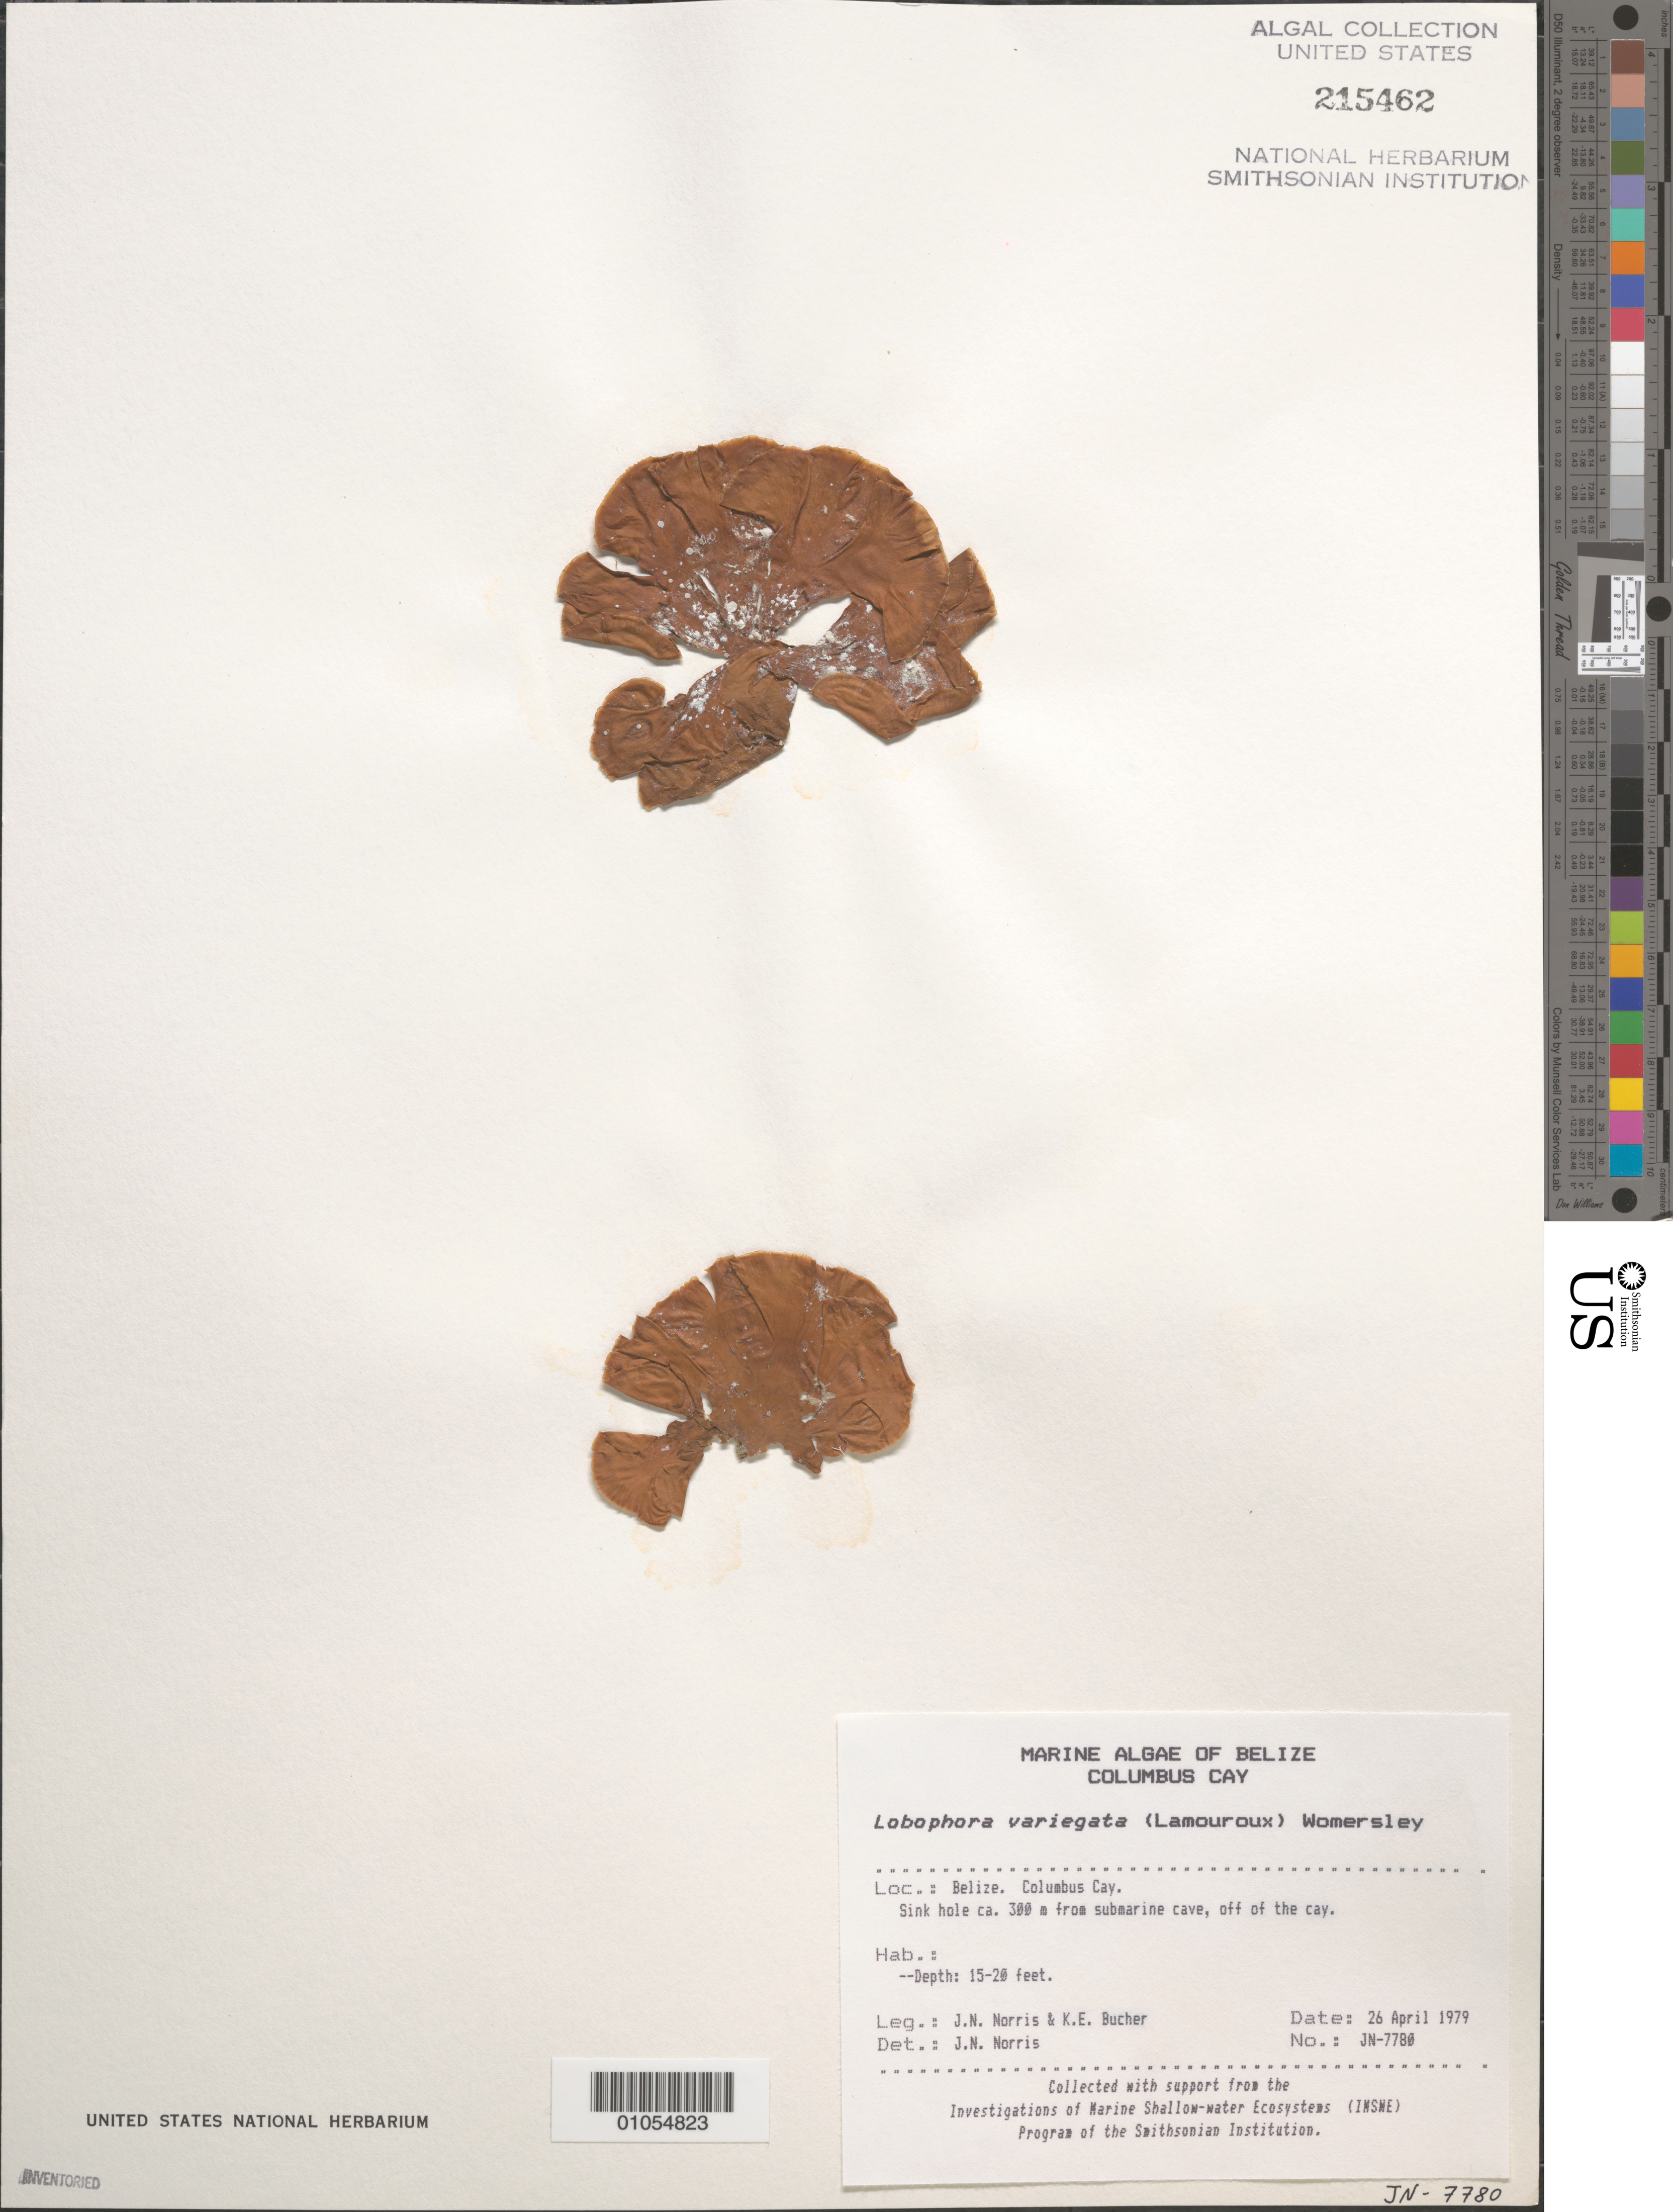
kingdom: Chromista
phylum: Ochrophyta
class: Phaeophyceae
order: Dictyotales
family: Dictyotaceae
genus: Lobophora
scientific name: Lobophora variegata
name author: (J.V.Lamouroux) Womersley & E.C. Oliveira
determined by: Norris, James N.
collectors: J. N. Norris & K. E. Bucher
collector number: JN-7780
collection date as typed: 26 Apr 1979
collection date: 1979-04-26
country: Belize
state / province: Stann Creek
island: Columbus Cay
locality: Sink hole ca. 300 m from submarine cave, off of the cay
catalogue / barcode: US 215462